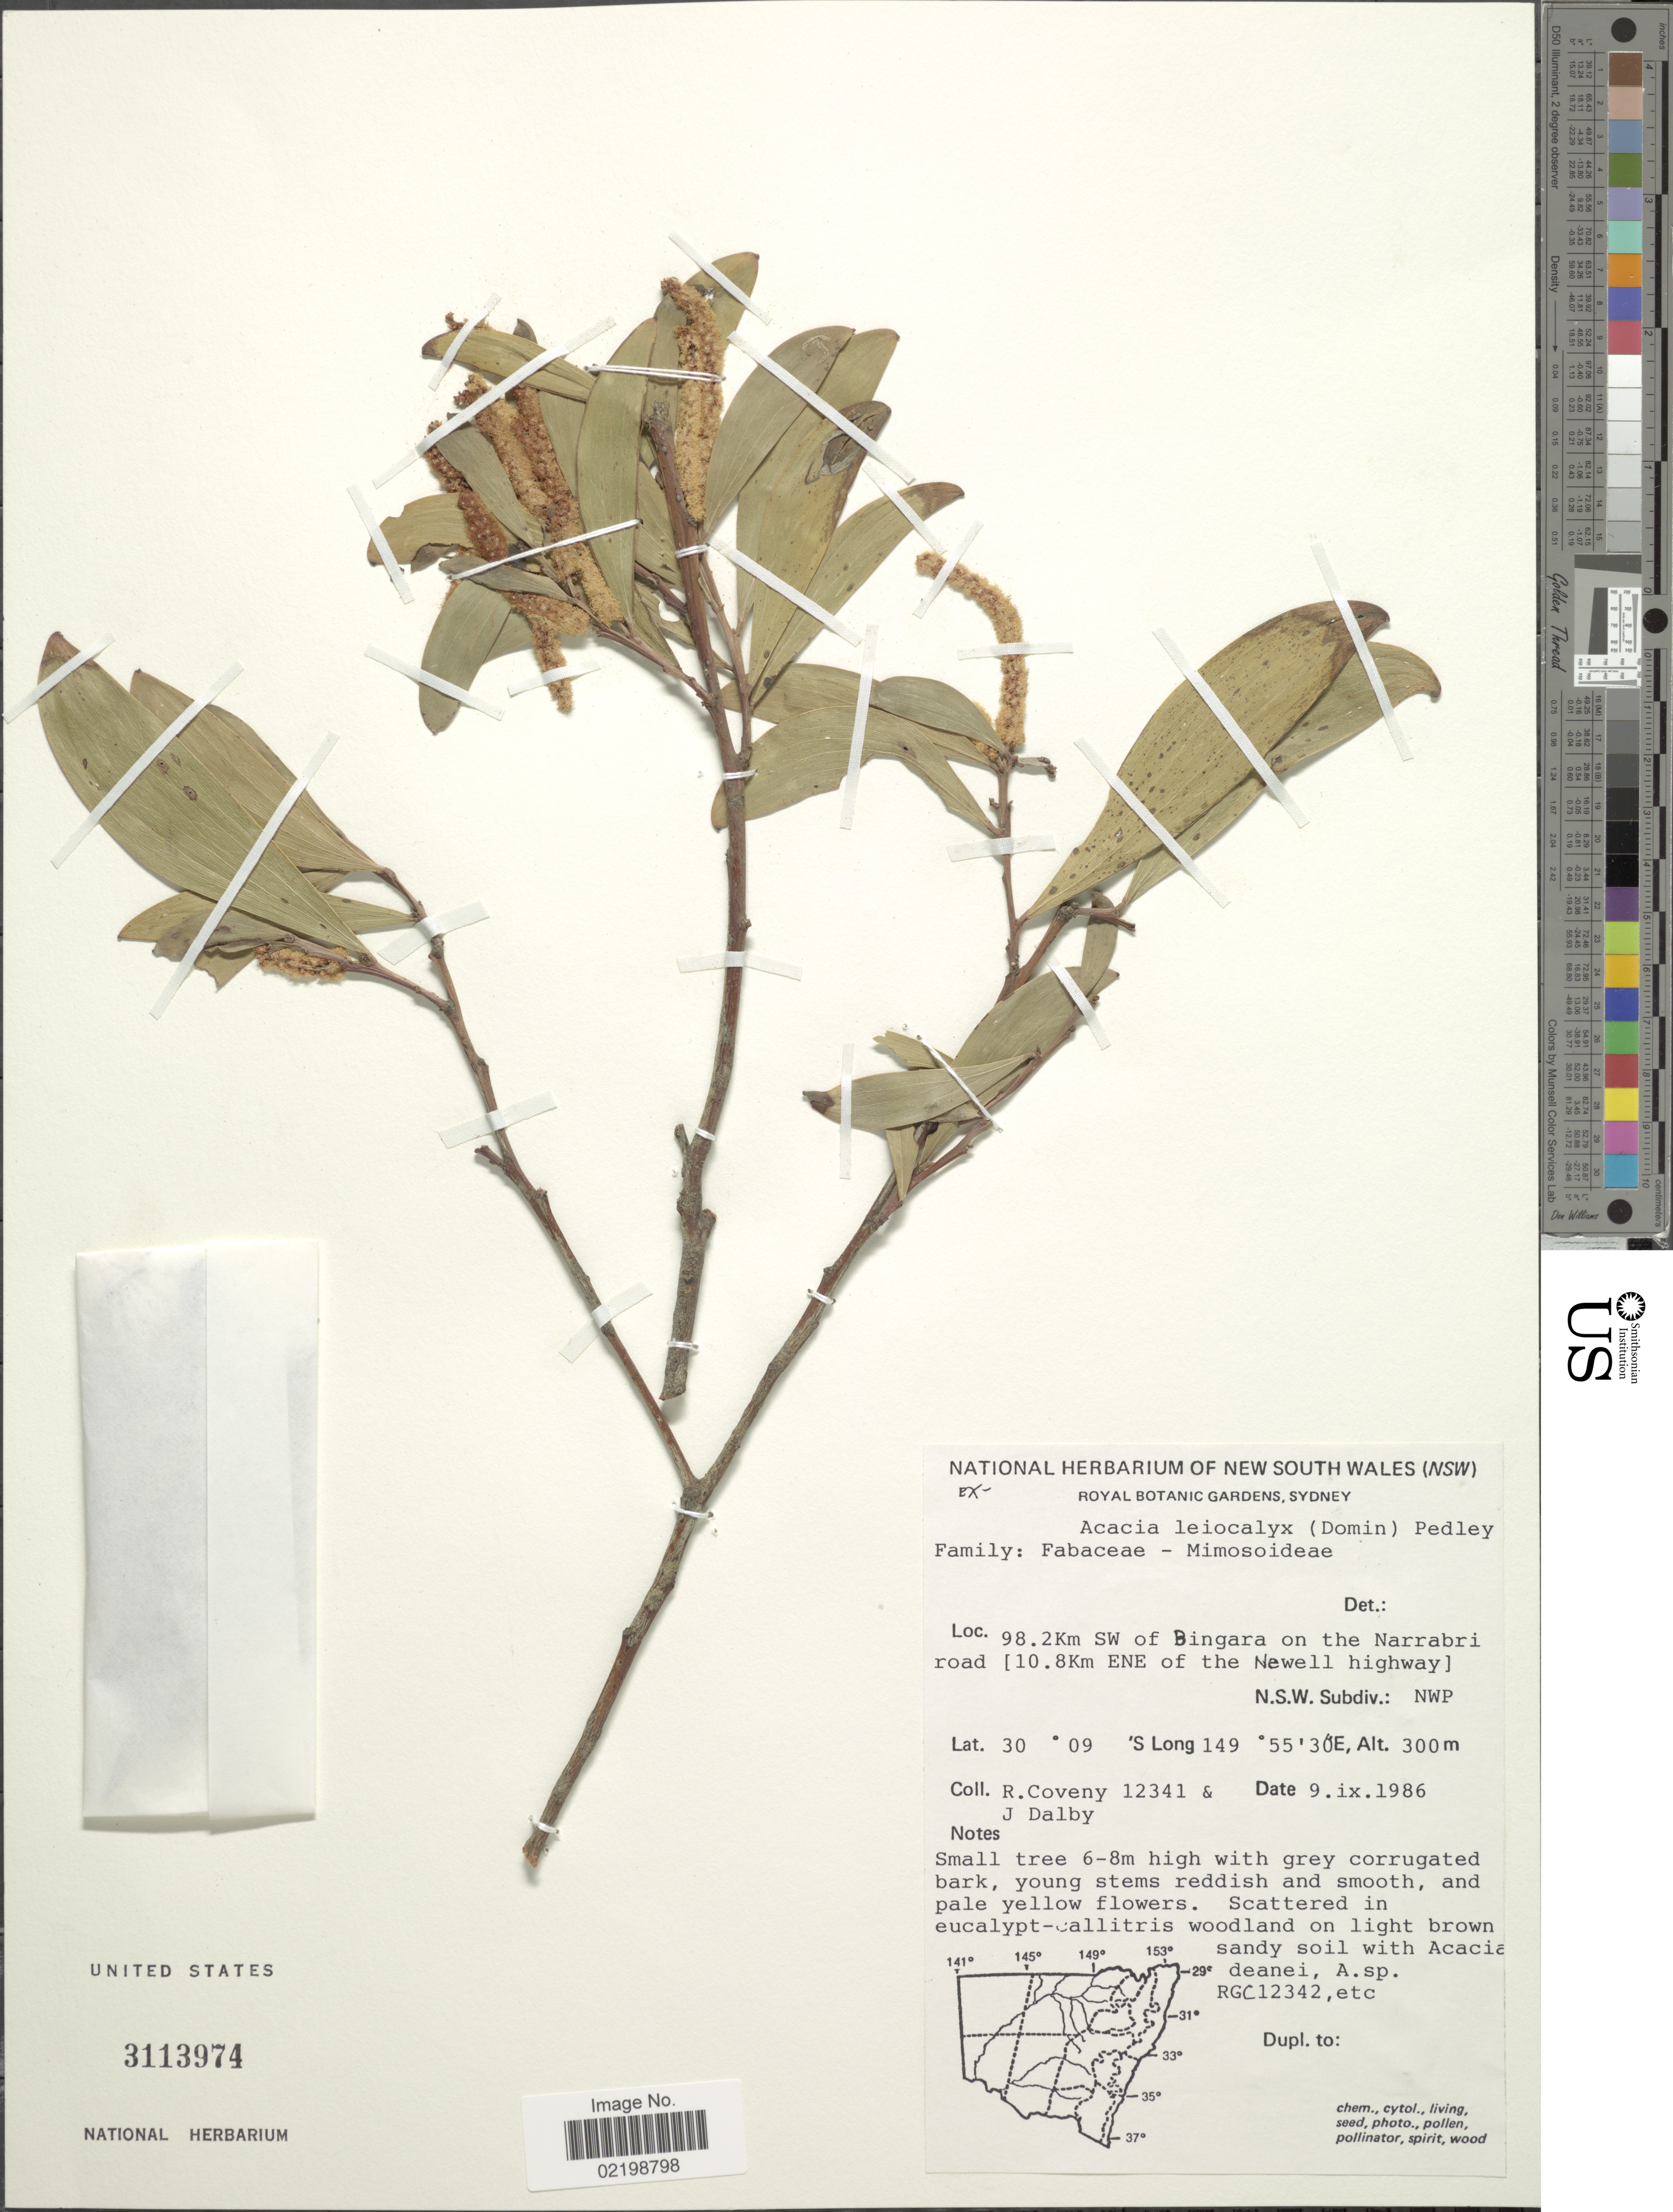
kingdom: Plantae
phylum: Tracheophyta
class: Magnoliopsida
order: Fabales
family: Fabaceae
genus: Acacia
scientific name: Acacia leiocalyx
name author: (Domin) Pedley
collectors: R. Coveny & J. Dalby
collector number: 12341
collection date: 1986-09-09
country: Australia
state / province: New South Wales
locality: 98.2 Km SW of Bingara on the Narrabi road ( 10.8 Km ENE of the Newell highway). N.S.W. Subdiv. : NWP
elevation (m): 300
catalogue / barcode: US 3113974